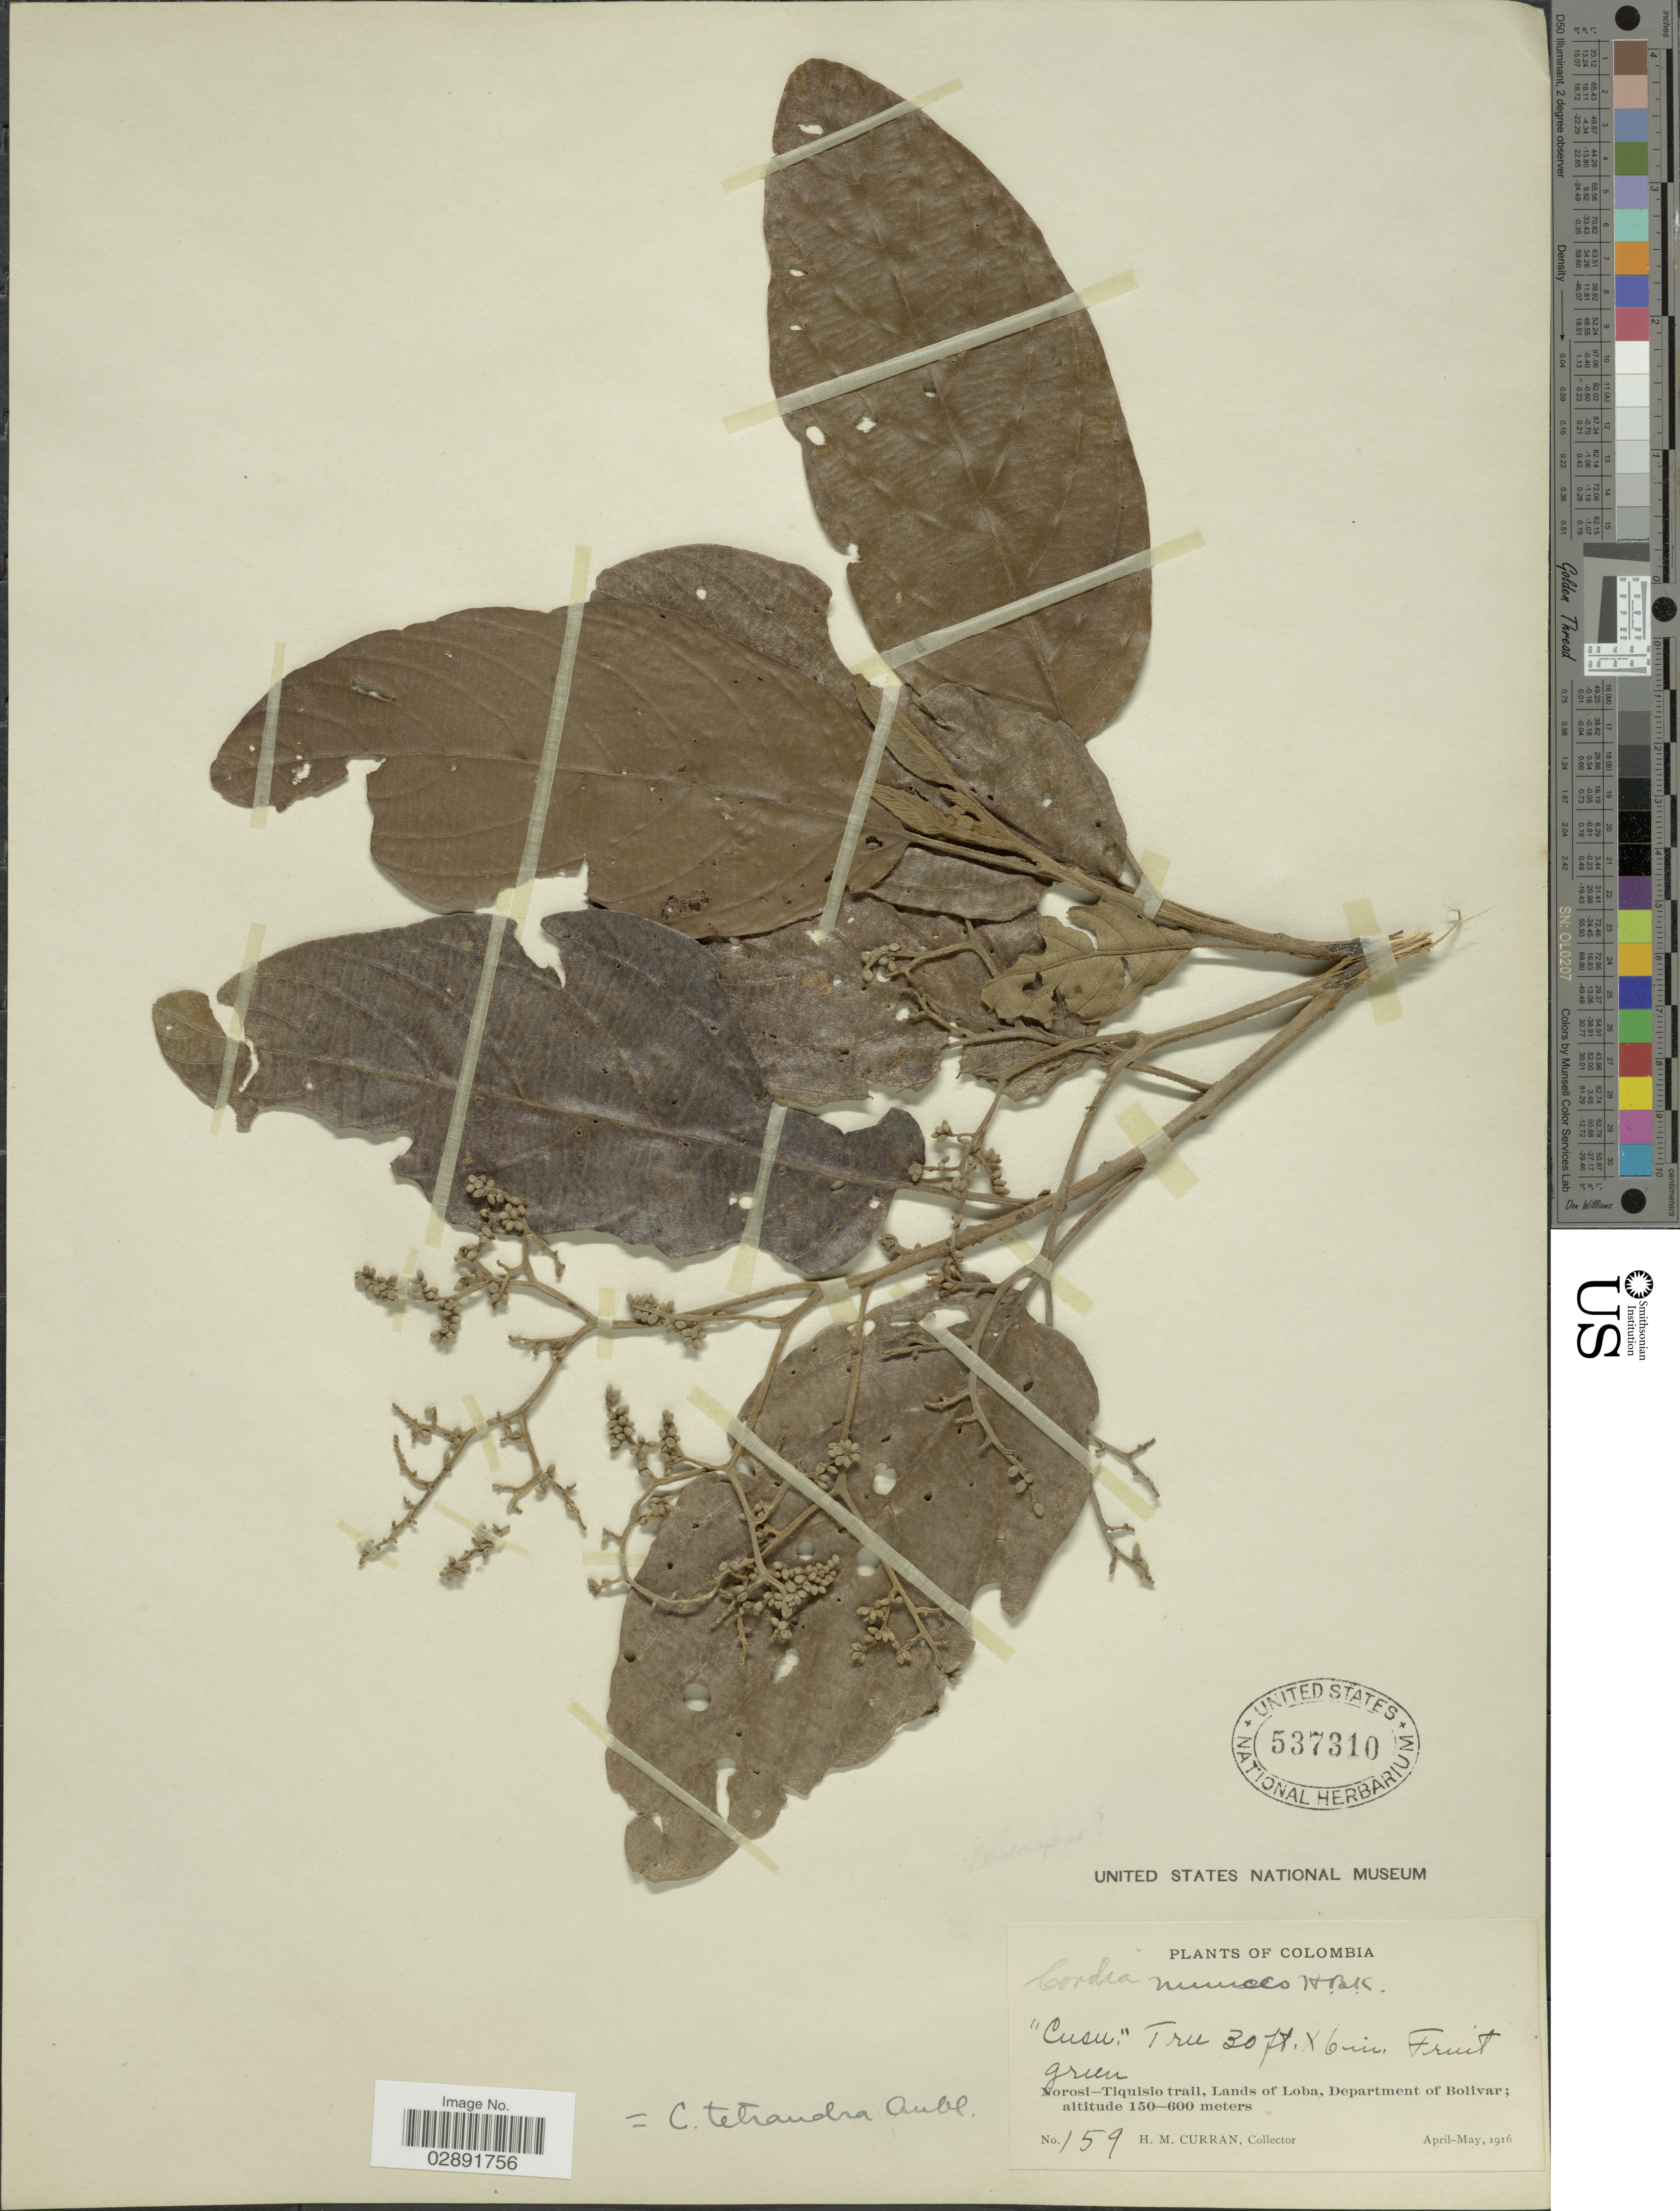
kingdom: Plantae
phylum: Tracheophyta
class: Magnoliopsida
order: Boraginales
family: Cordiaceae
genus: Cordia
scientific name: Cordia tetrandra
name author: Aubl.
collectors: H. M. Curran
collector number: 159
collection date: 1916-04/1916-05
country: Colombia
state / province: Bolívar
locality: Norosi-Tiquisio trail, Lands of Loba, Department of Bolivar.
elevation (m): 150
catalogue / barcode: US 537310